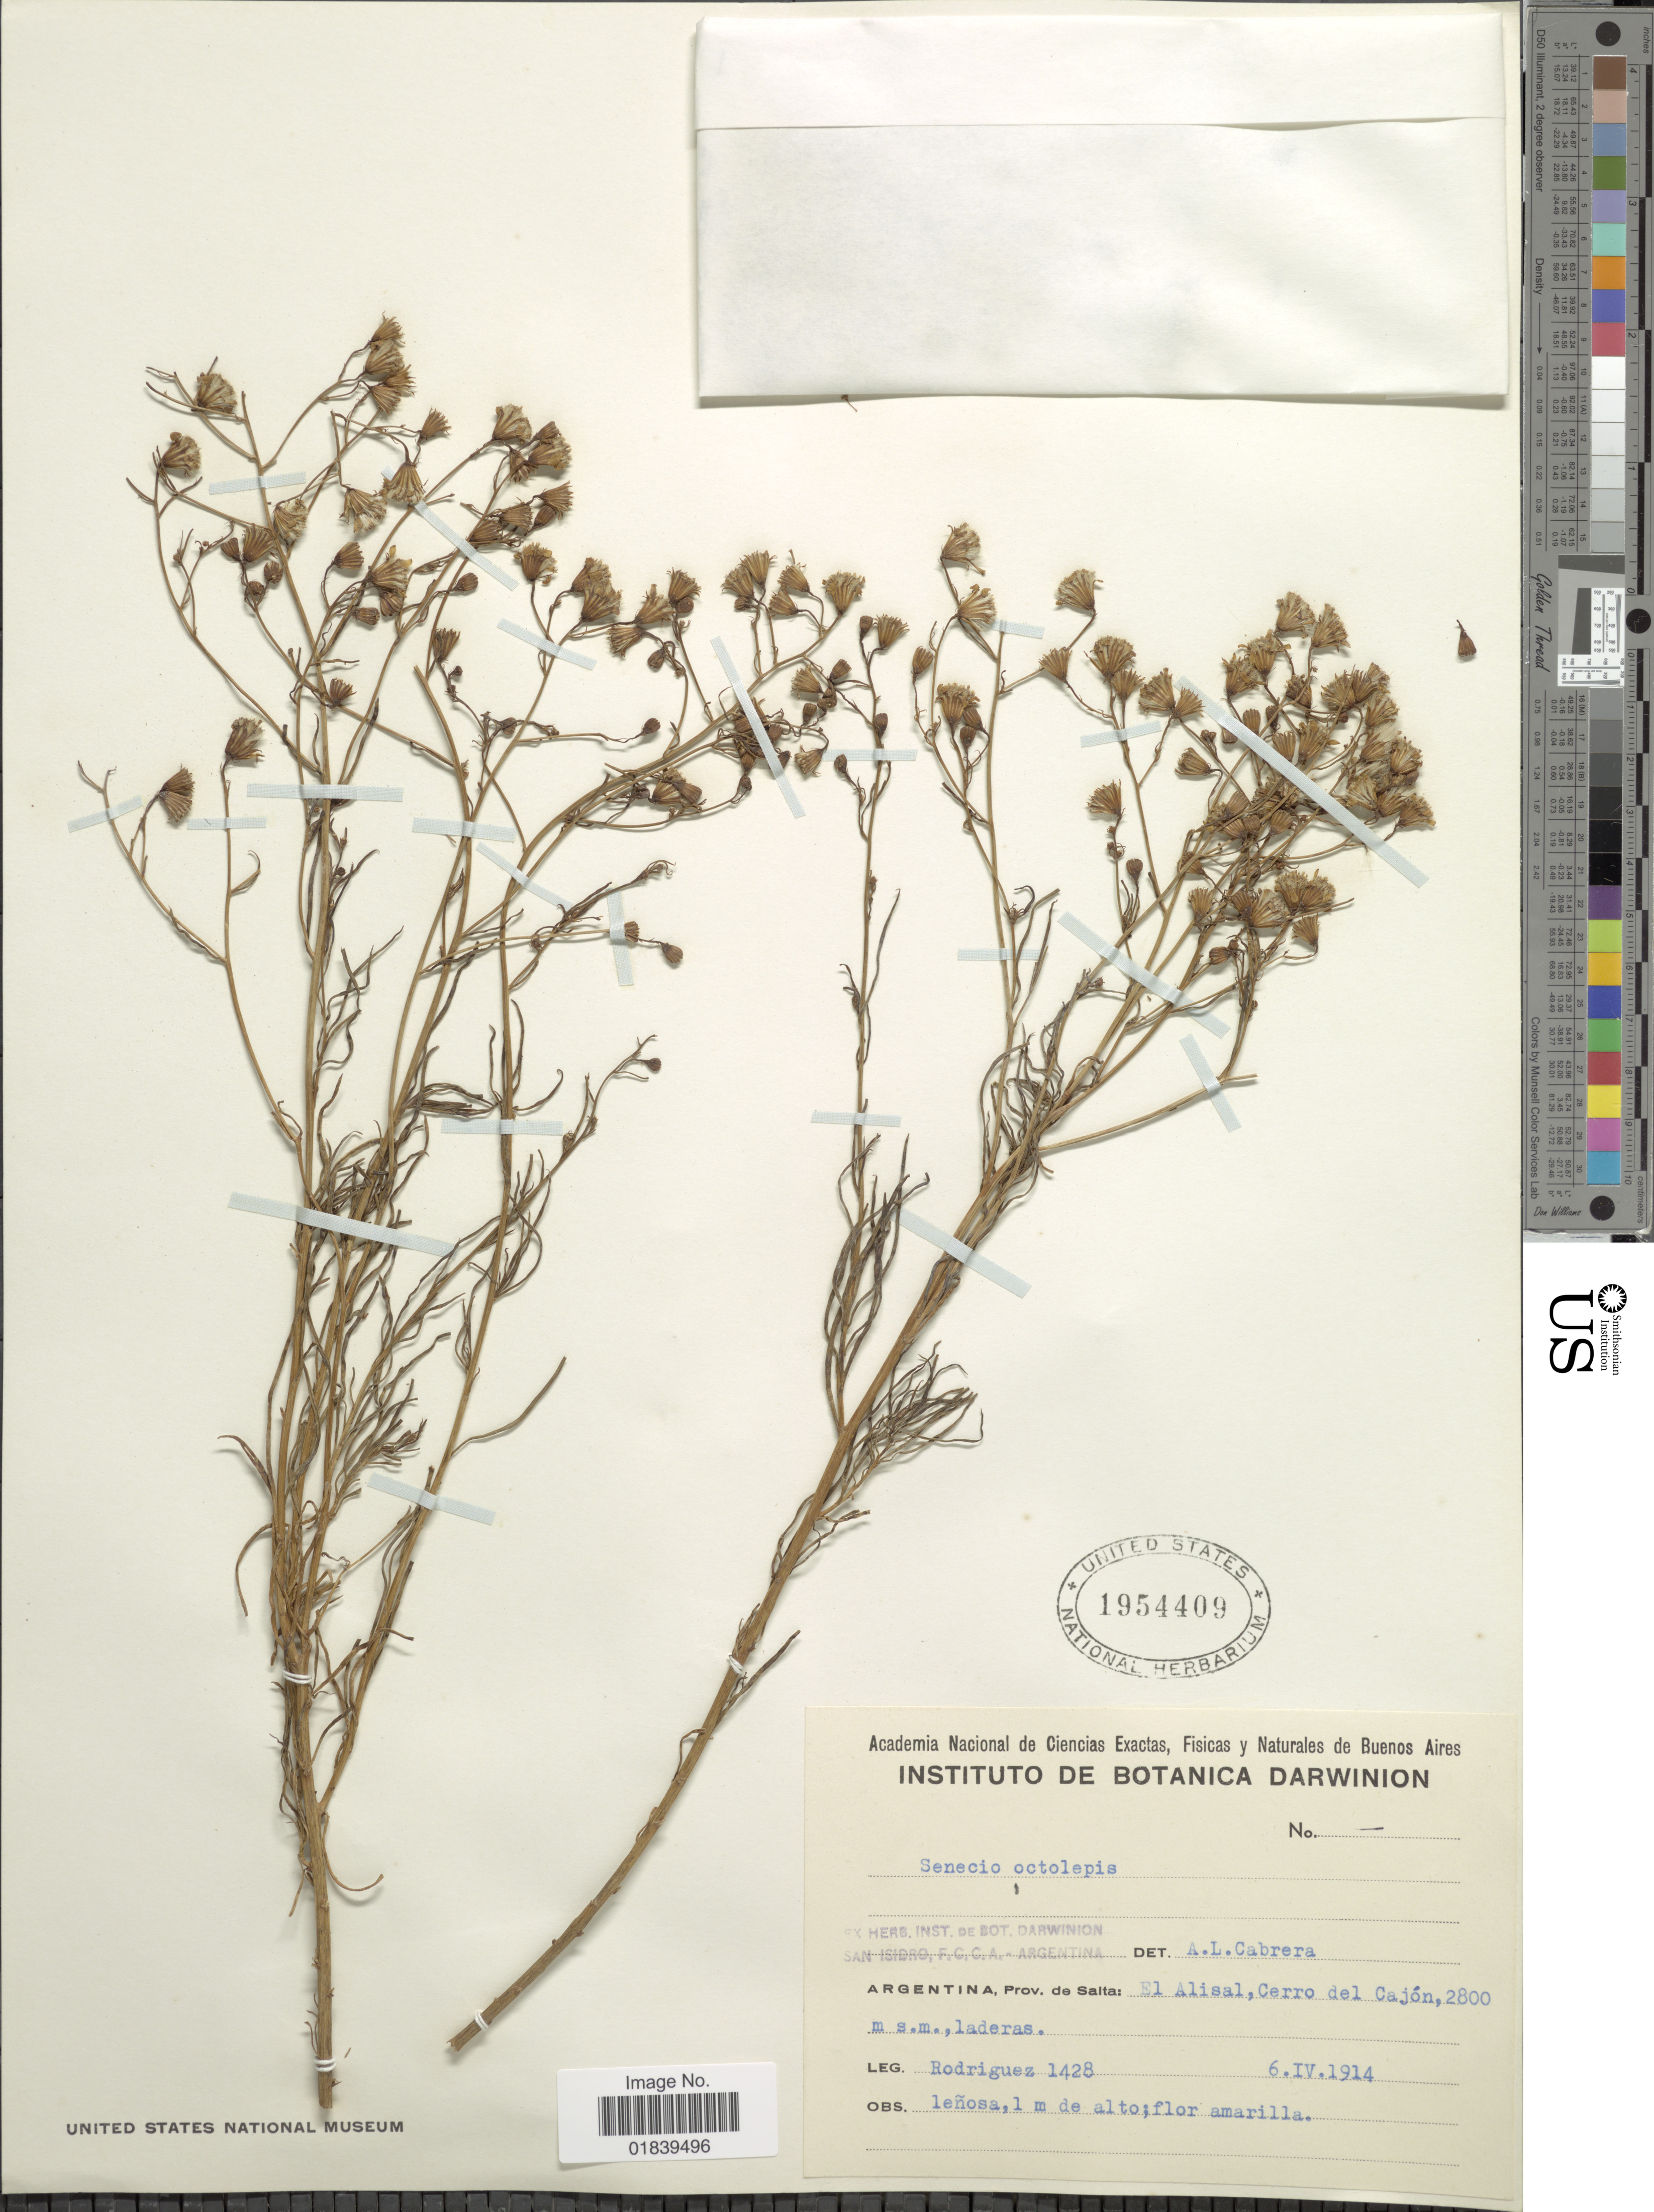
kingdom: Plantae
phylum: Tracheophyta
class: Magnoliopsida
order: Asterales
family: Asteraceae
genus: Senecio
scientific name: Senecio octolepis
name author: Griseb.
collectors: Rodriguez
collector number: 1428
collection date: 1914-04-06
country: Argentina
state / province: Salta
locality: Argentina, Prov. de Salta: El Alisal, Cerro del Cajon.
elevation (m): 2800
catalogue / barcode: US 1954409